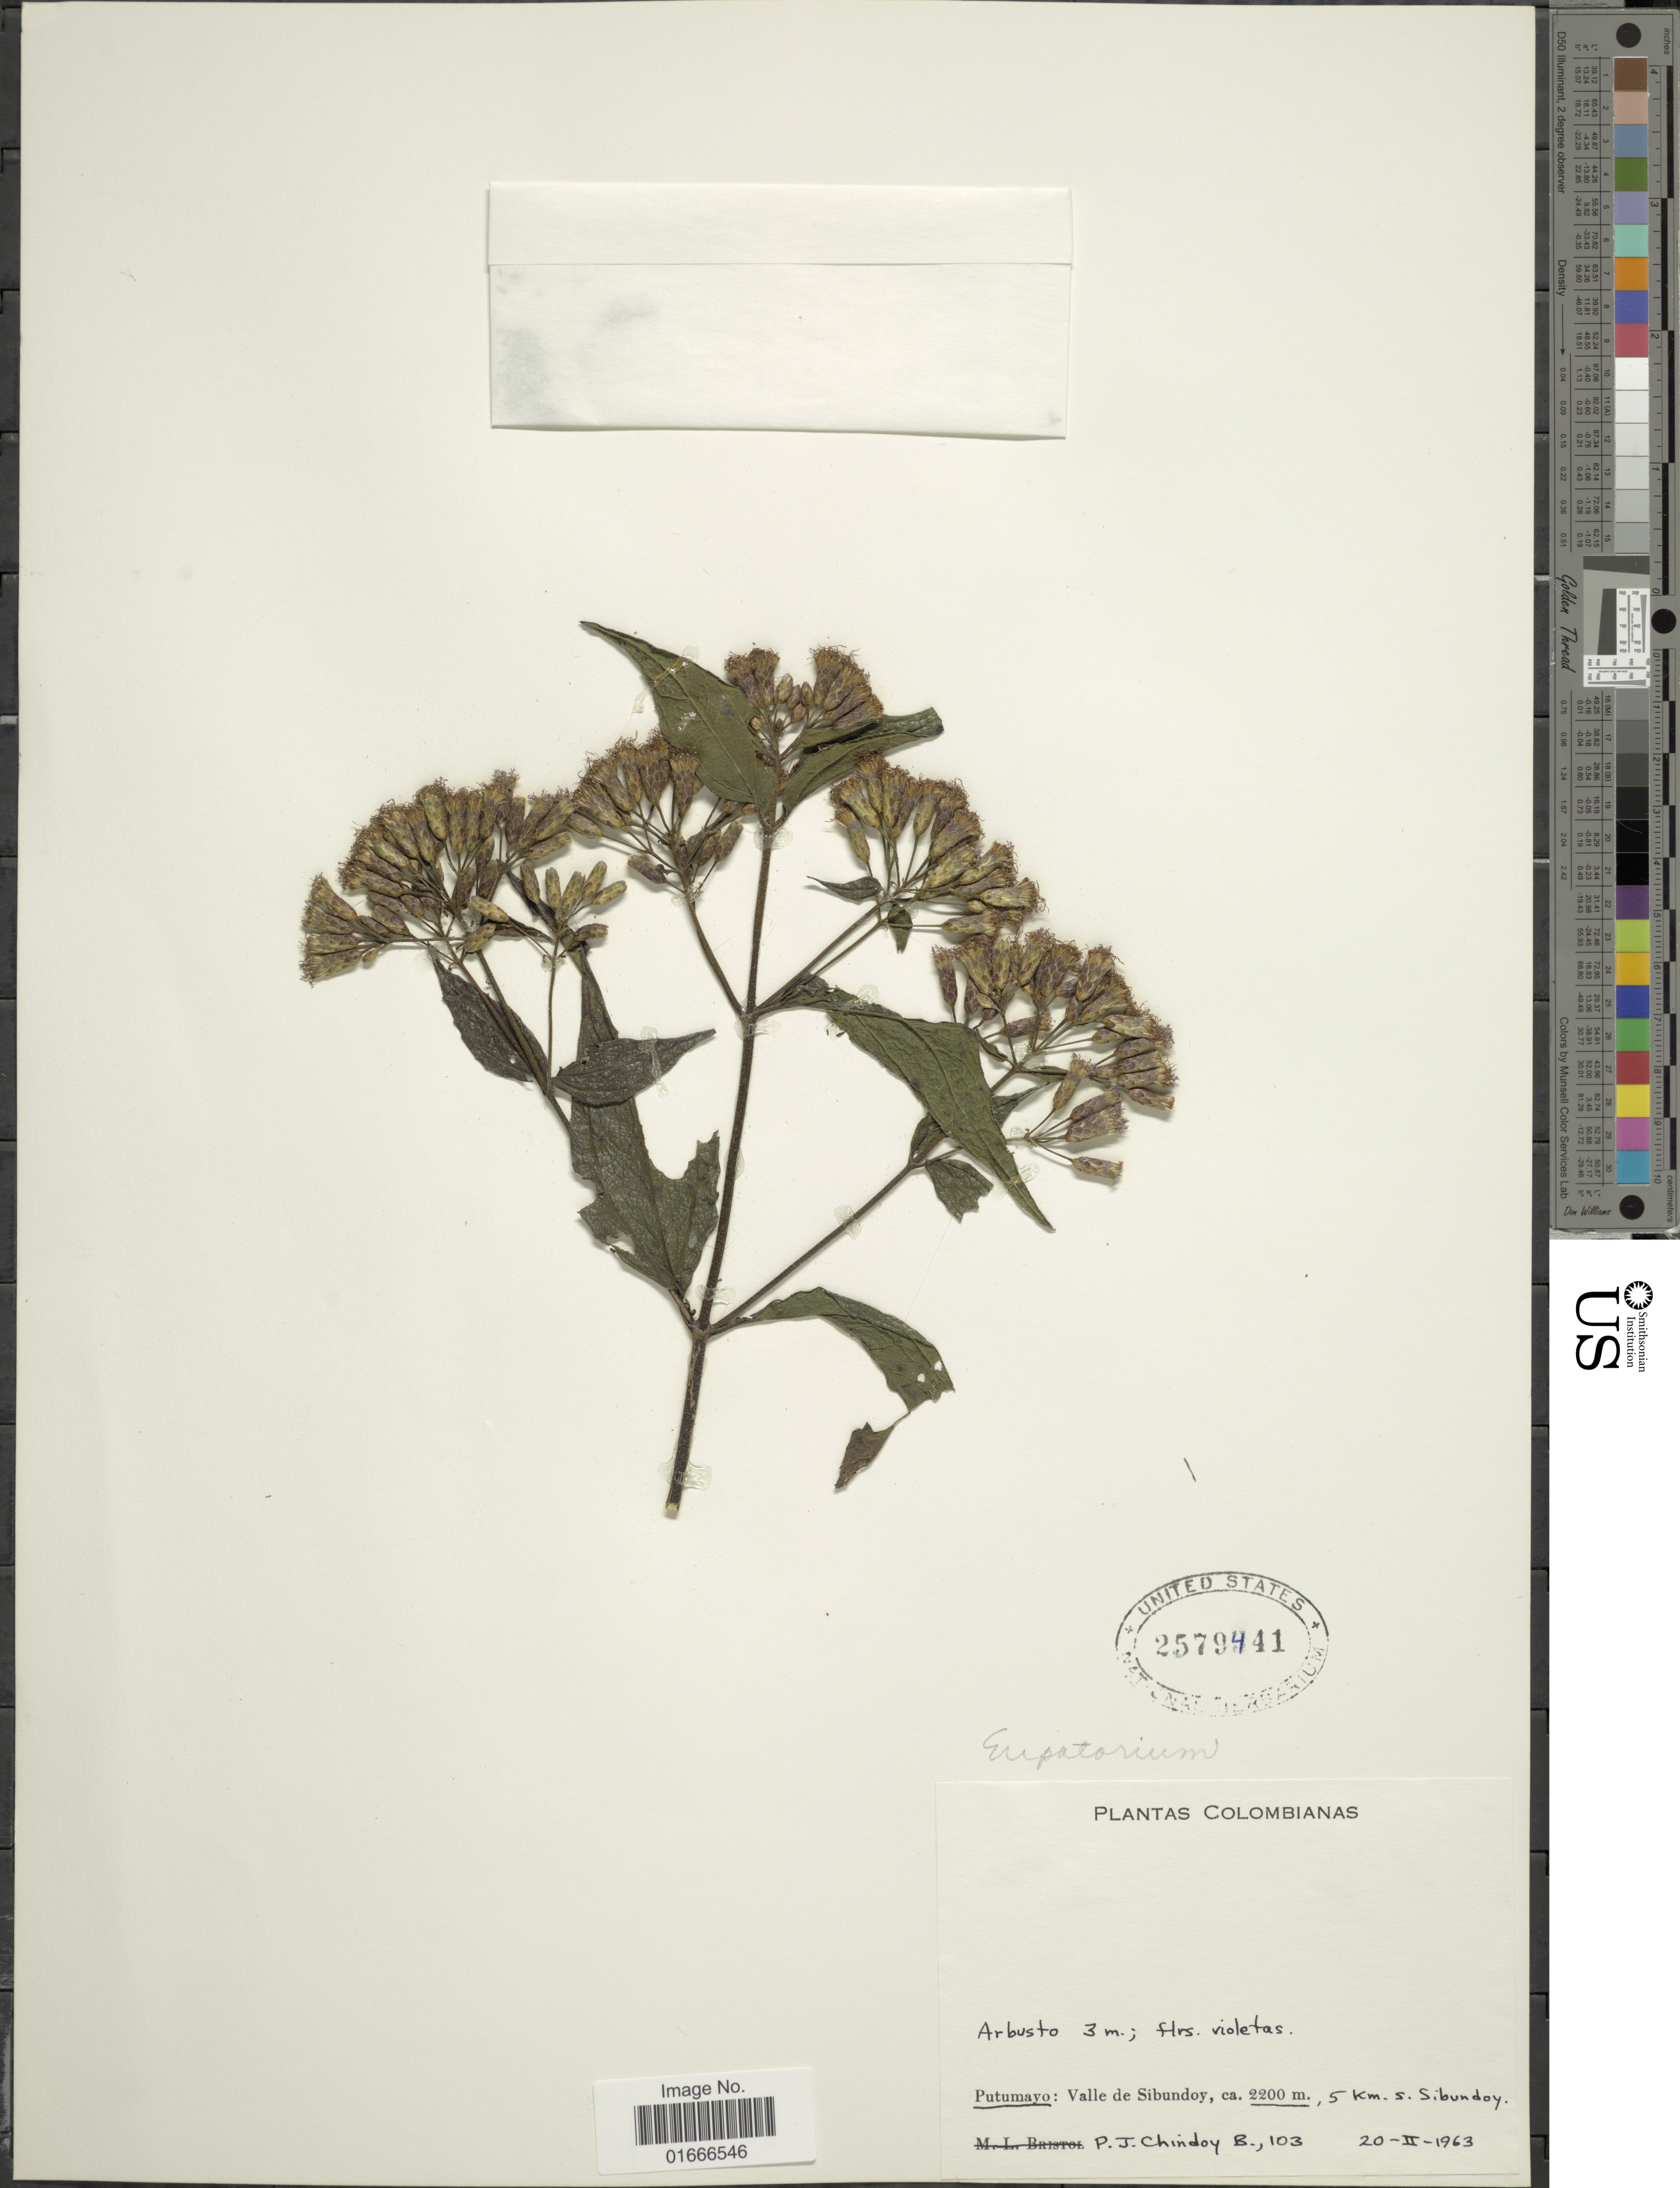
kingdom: Plantae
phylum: Tracheophyta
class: Magnoliopsida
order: Asterales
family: Asteraceae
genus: Chromolaena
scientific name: Chromolaena sp.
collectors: P. Chindoy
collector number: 103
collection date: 1963-02-20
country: Colombia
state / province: Putumayo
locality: Colombianas. Putumayo: Valle de Sibundoy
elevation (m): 2200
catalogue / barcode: US 2579441